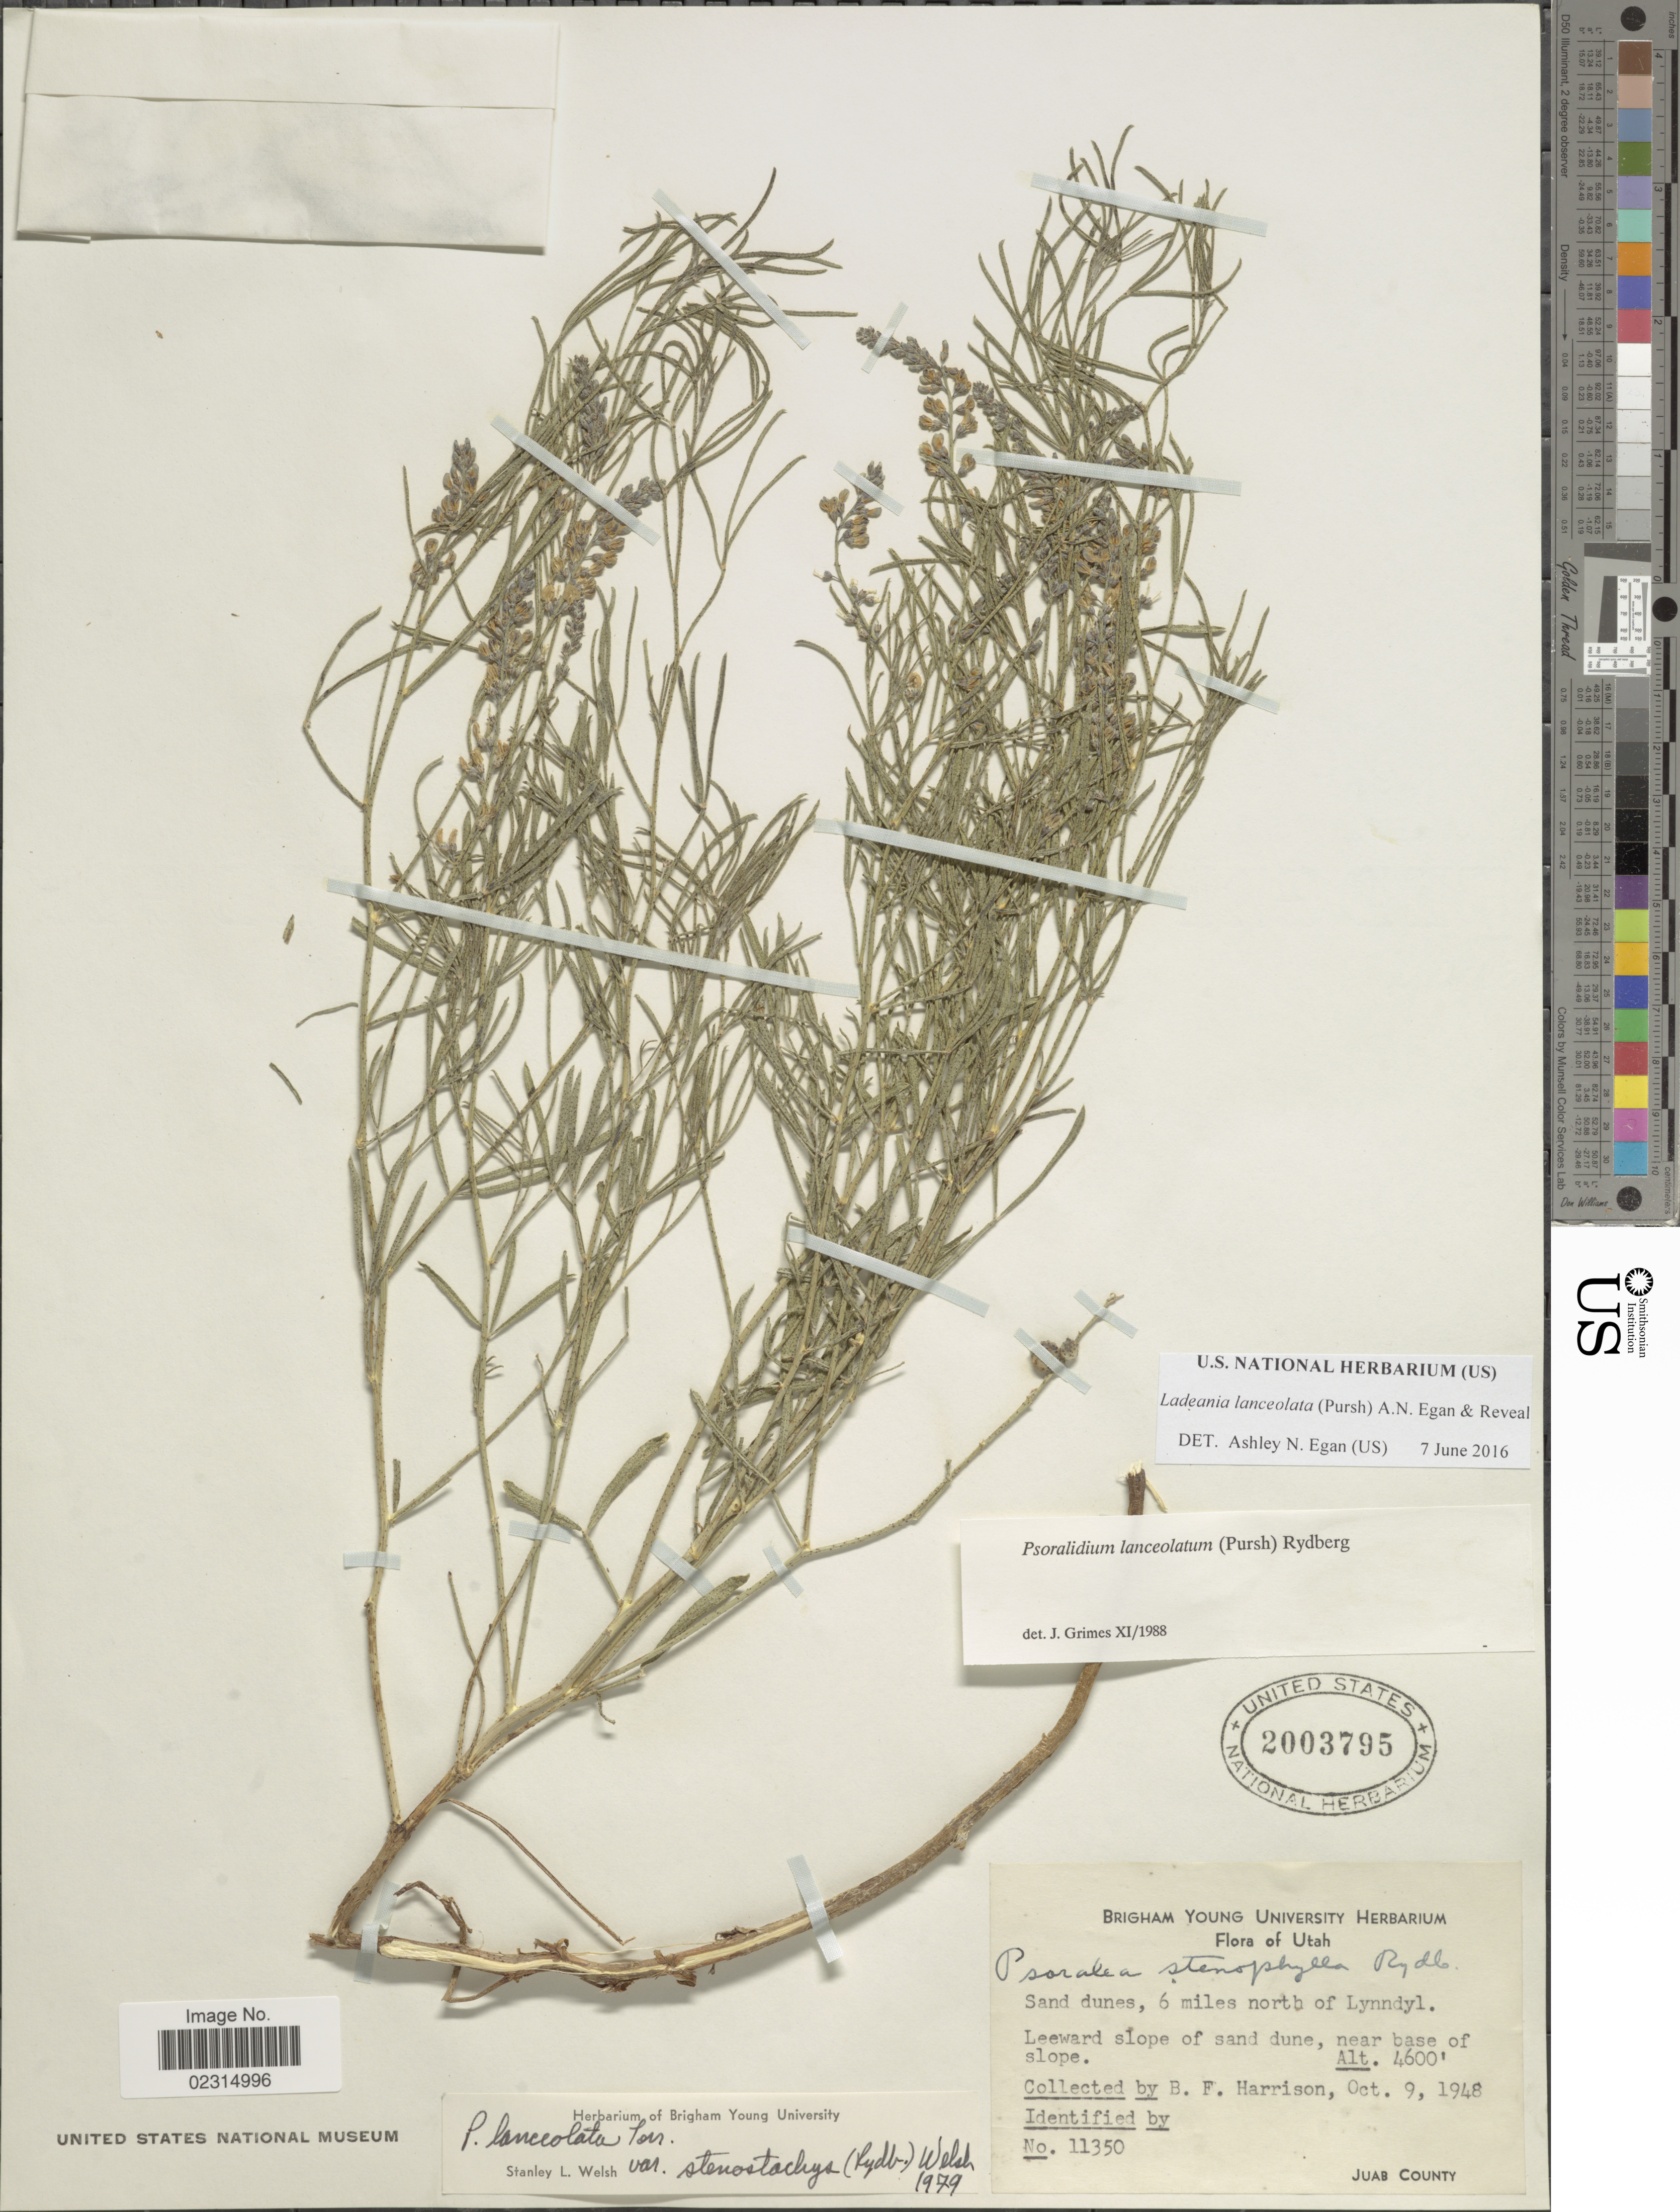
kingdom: Plantae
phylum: Tracheophyta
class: Magnoliopsida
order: Fabales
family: Fabaceae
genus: Ladeania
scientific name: Ladeania lanceolata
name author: (Pursh) A.N. Egan & Reveal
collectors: B. F. Harrison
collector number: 11350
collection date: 1948-10-09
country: United States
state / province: Utah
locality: Sand dunes, 6 miles north of Lynndyl. leward slope of sand dune, near base of slope, Juab County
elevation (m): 1402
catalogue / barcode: US 2003795